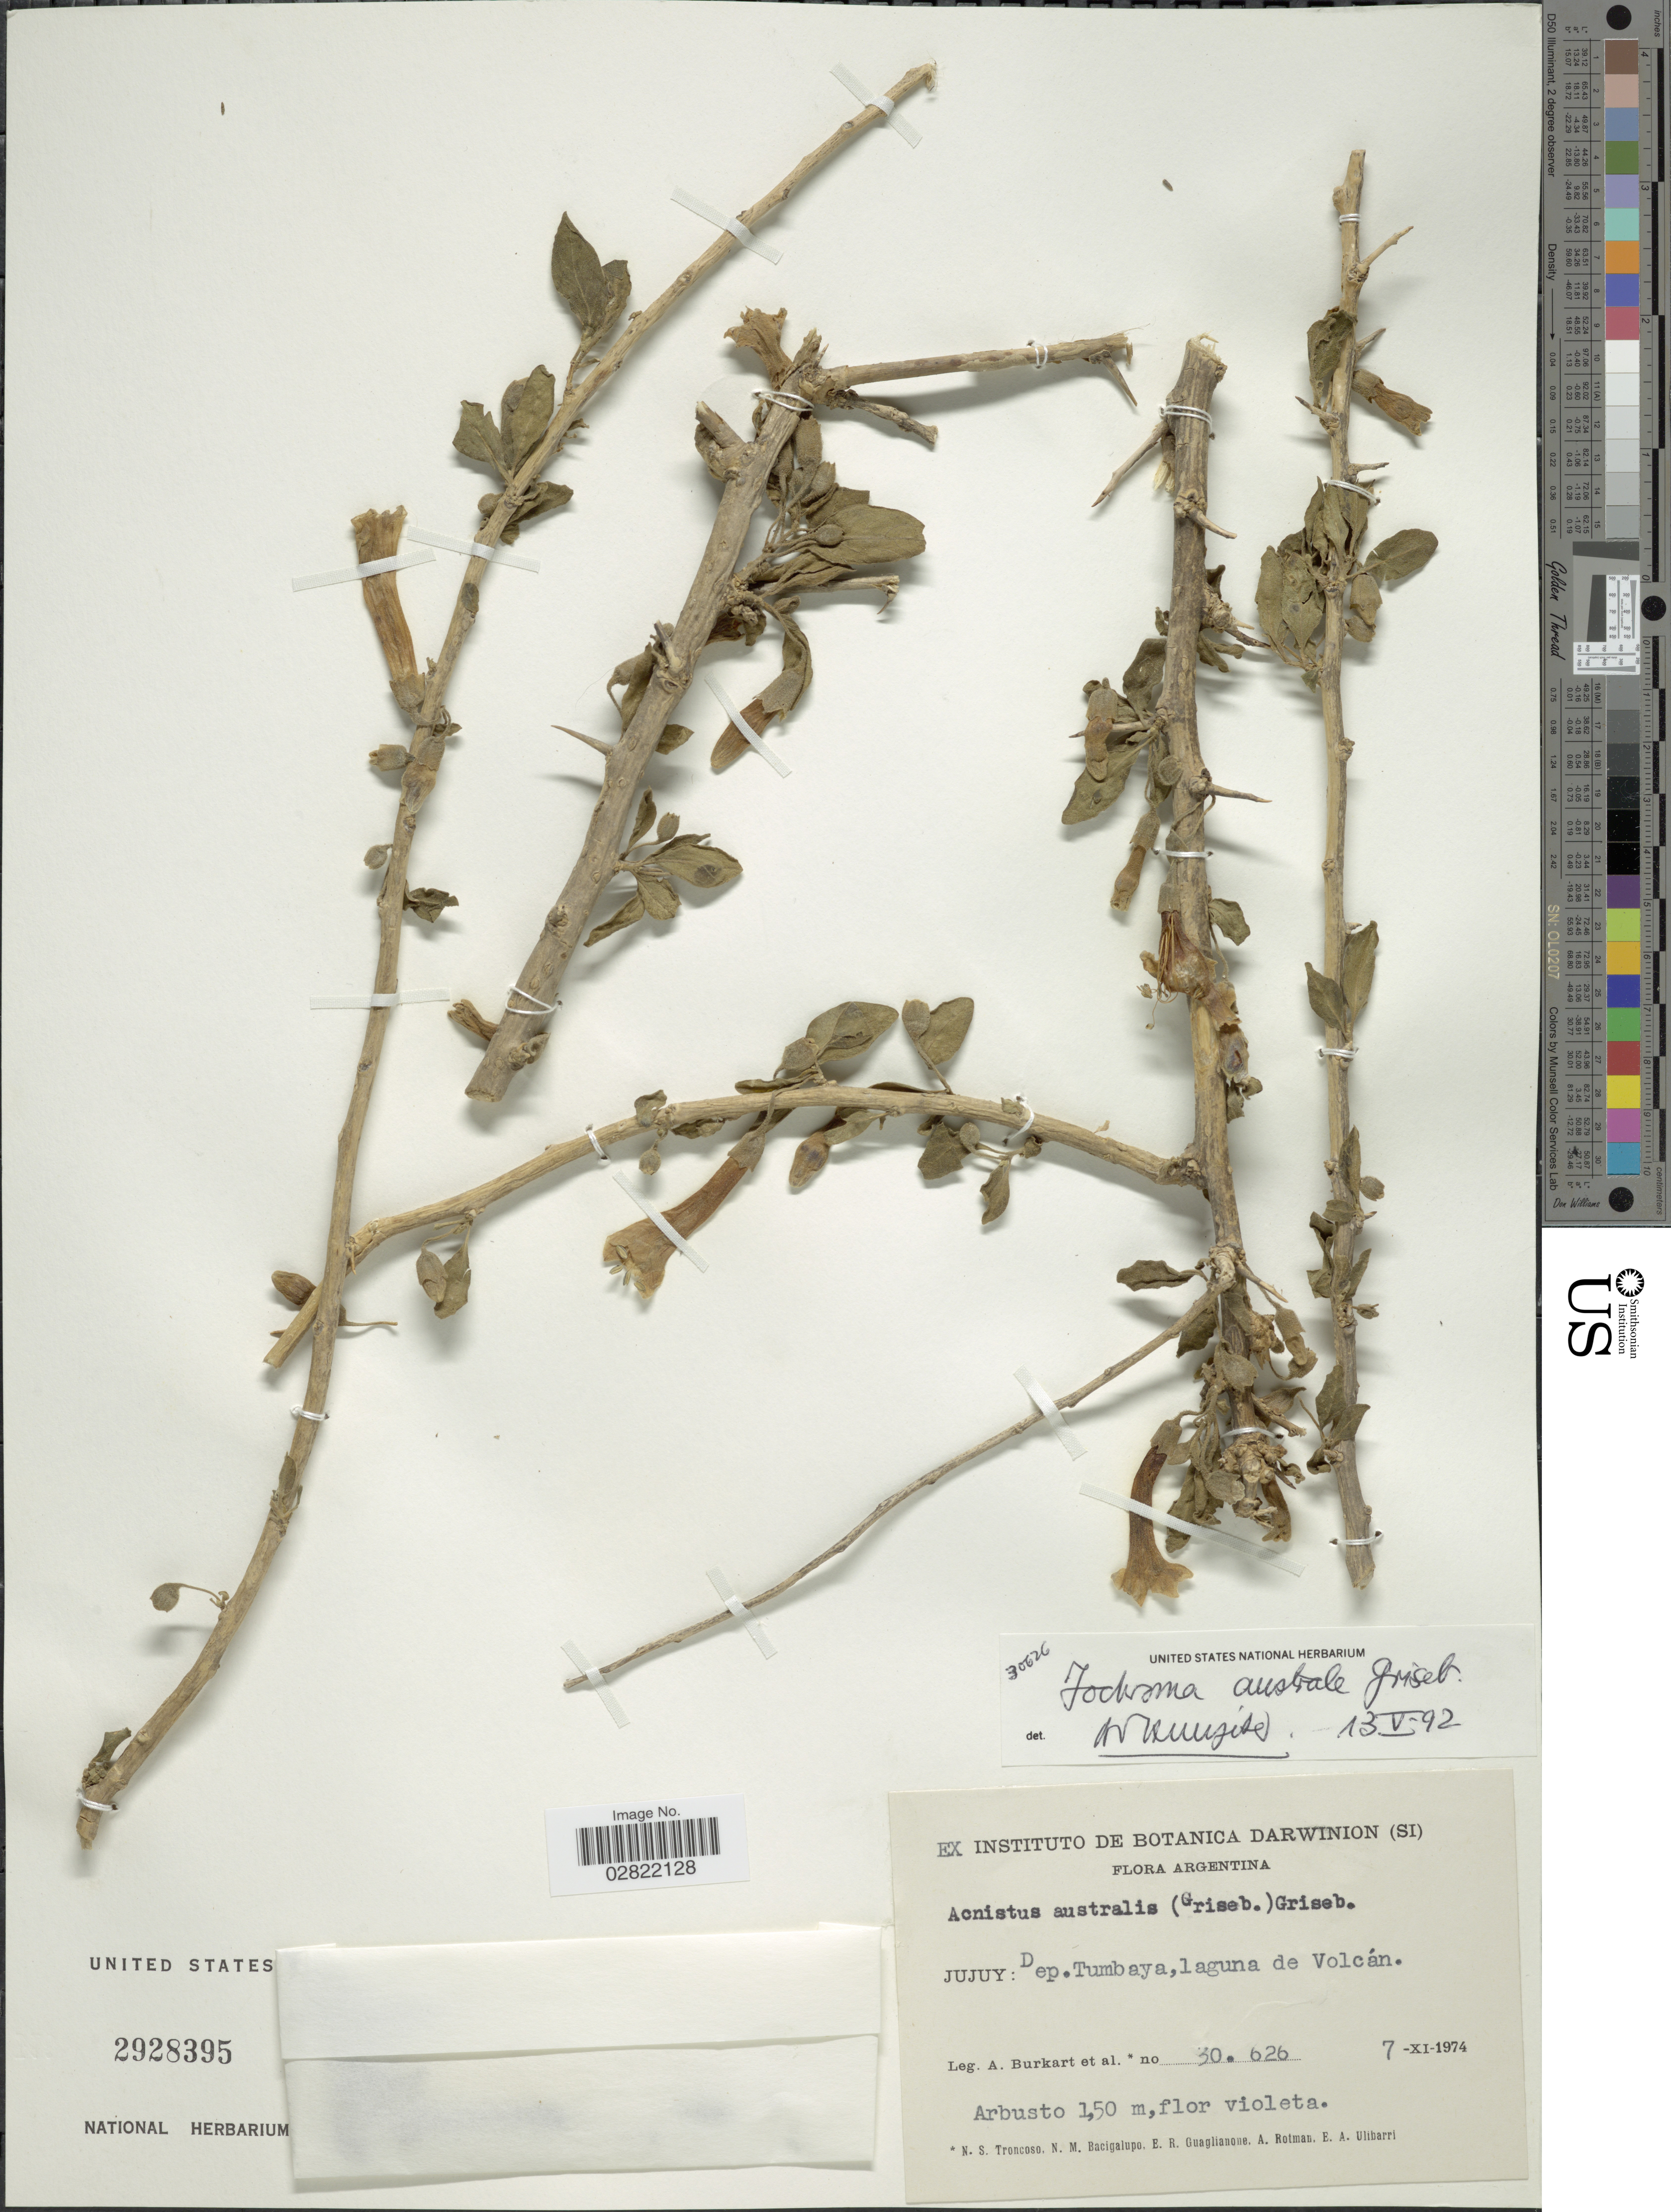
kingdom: Plantae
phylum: Tracheophyta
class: Magnoliopsida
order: Solanales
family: Solanaceae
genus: Iochroma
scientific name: Iochroma australe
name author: Griseb.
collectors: A. E. Burkart, N. Troncoso, N. M. Bacigalupo, E. R. Guaglianone & et al.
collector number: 30626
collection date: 1974-11-07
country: Argentina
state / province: Jujuy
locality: Jujuy: Dep. Tumbaya, laguna de Volcán.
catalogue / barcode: US 2928395